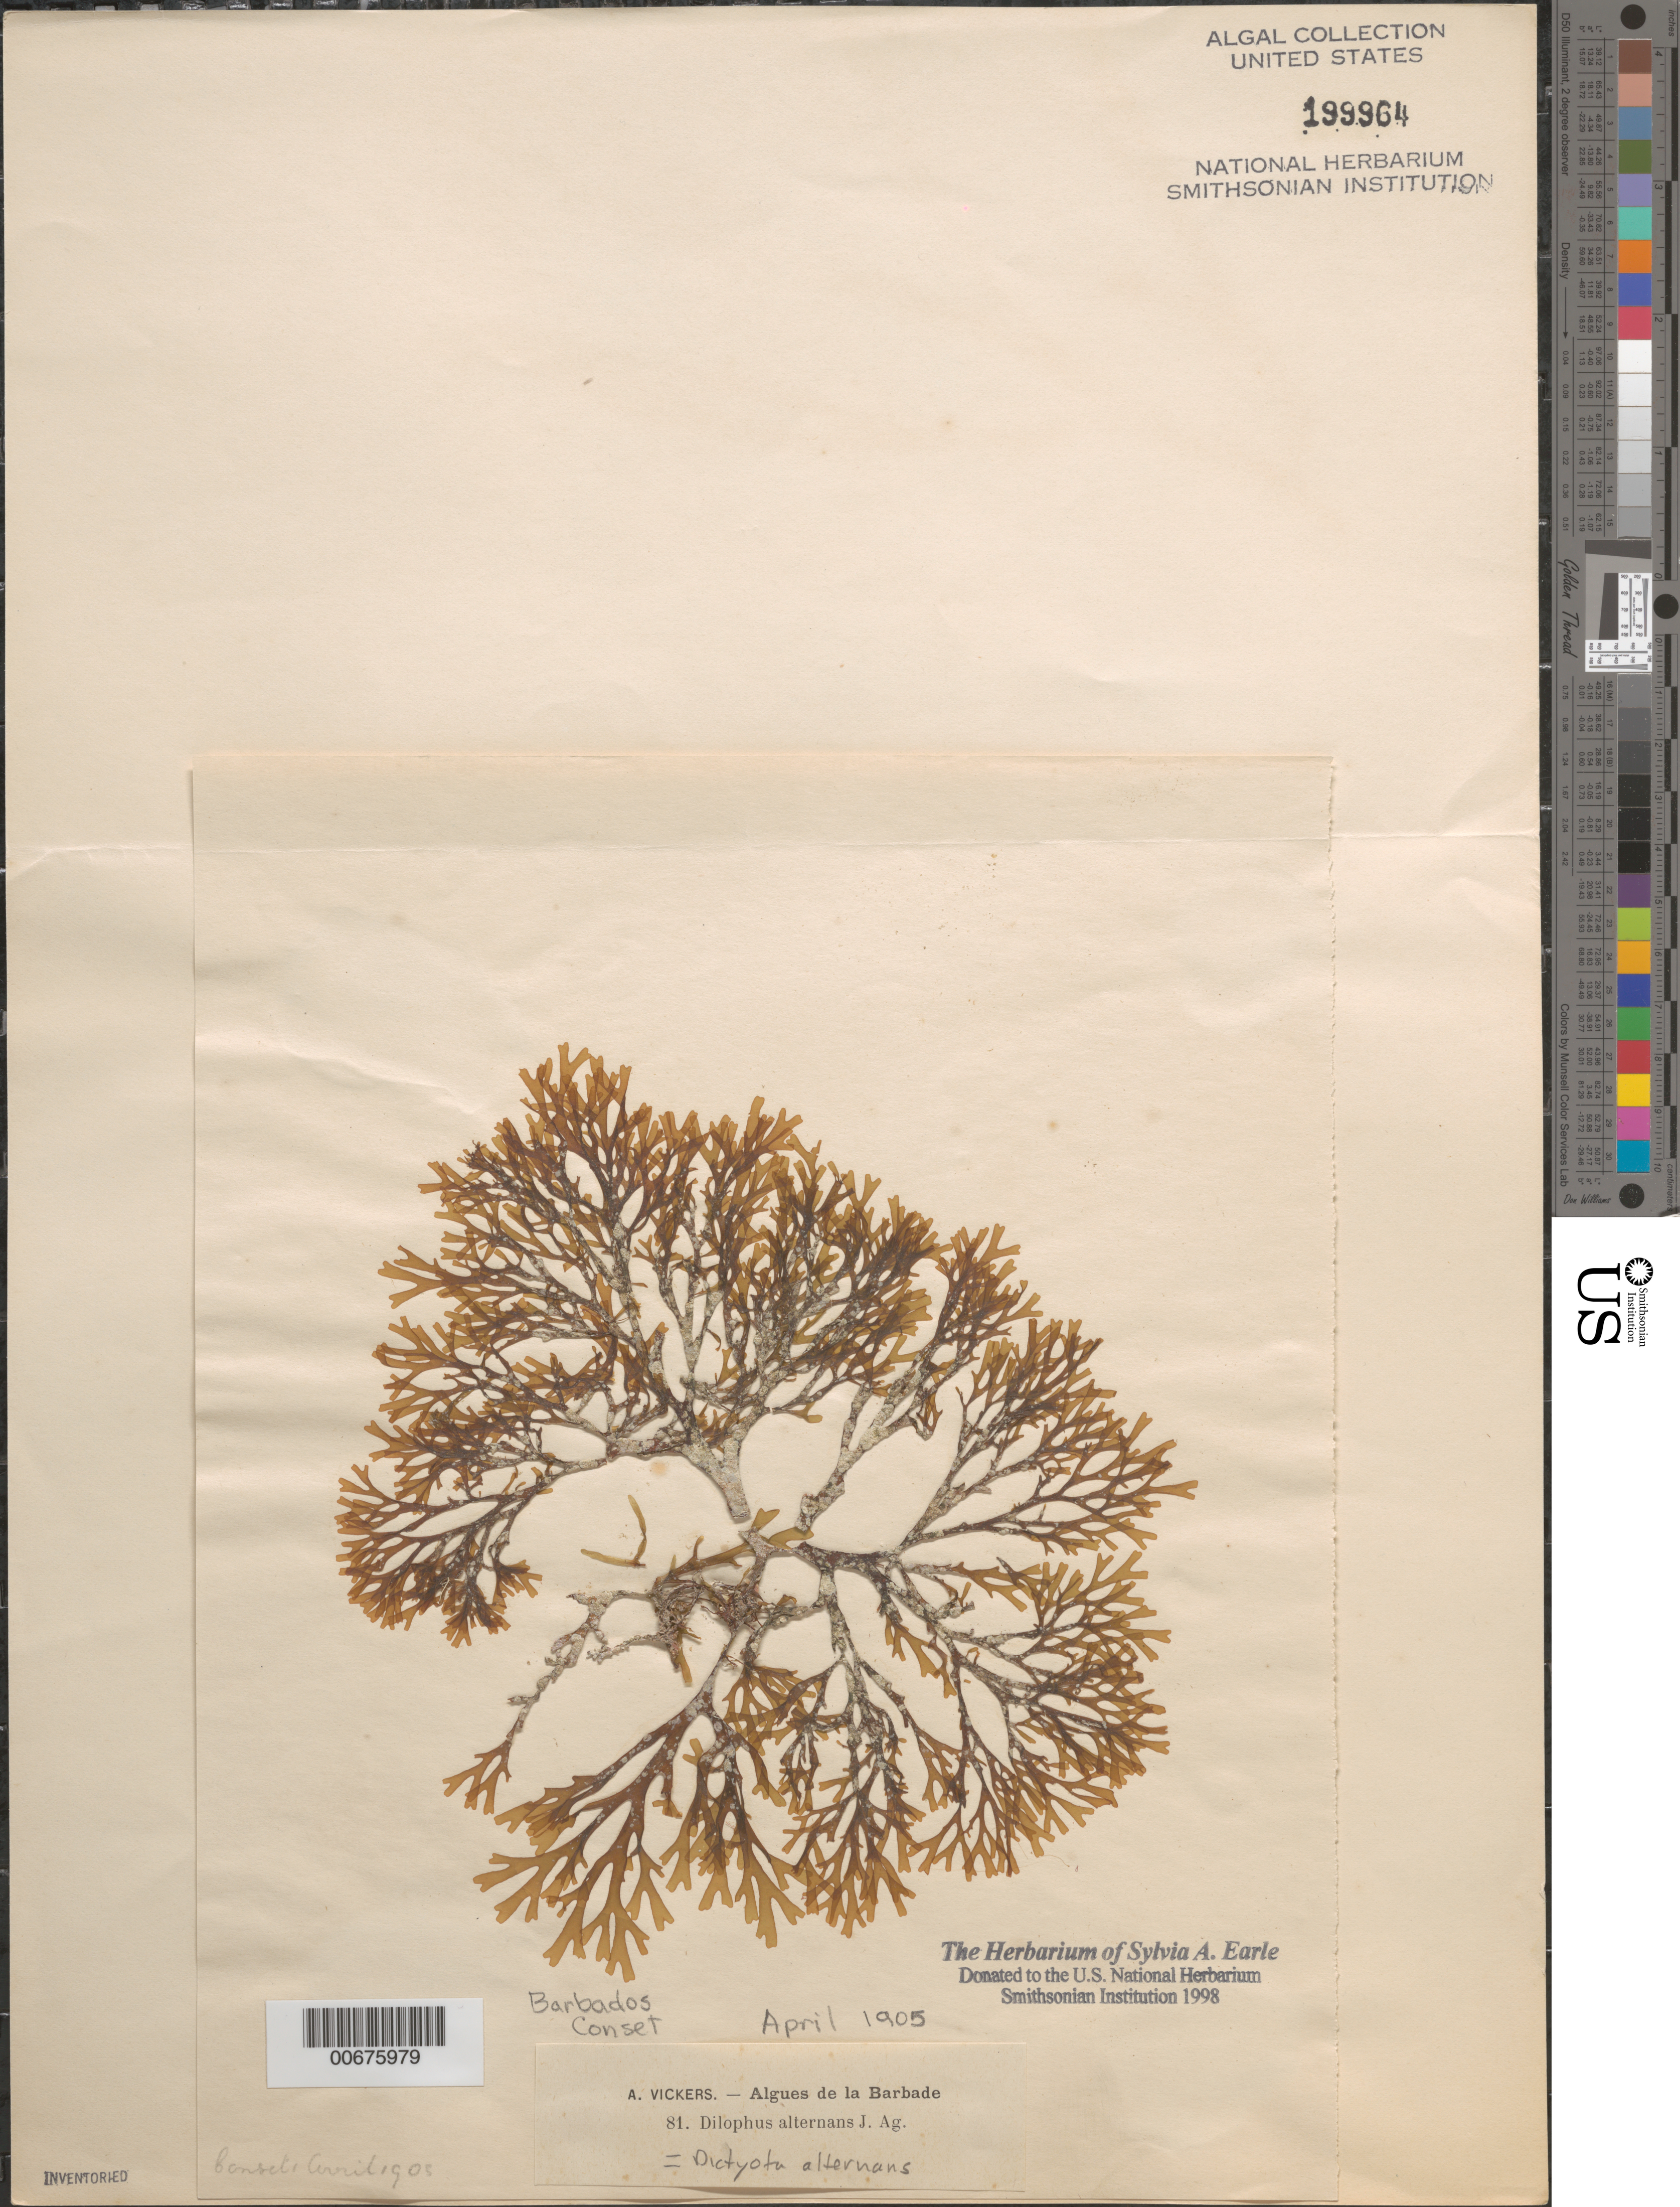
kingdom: Chromista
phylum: Ochrophyta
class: Phaeophyceae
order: Dictyotales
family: Dictyotaceae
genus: Dictyota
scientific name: Dictyota pinnatifida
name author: Kütz.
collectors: A. Vickers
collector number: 81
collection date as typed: Apr 1905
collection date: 1905-04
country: Barbados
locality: Conset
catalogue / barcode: US 199964